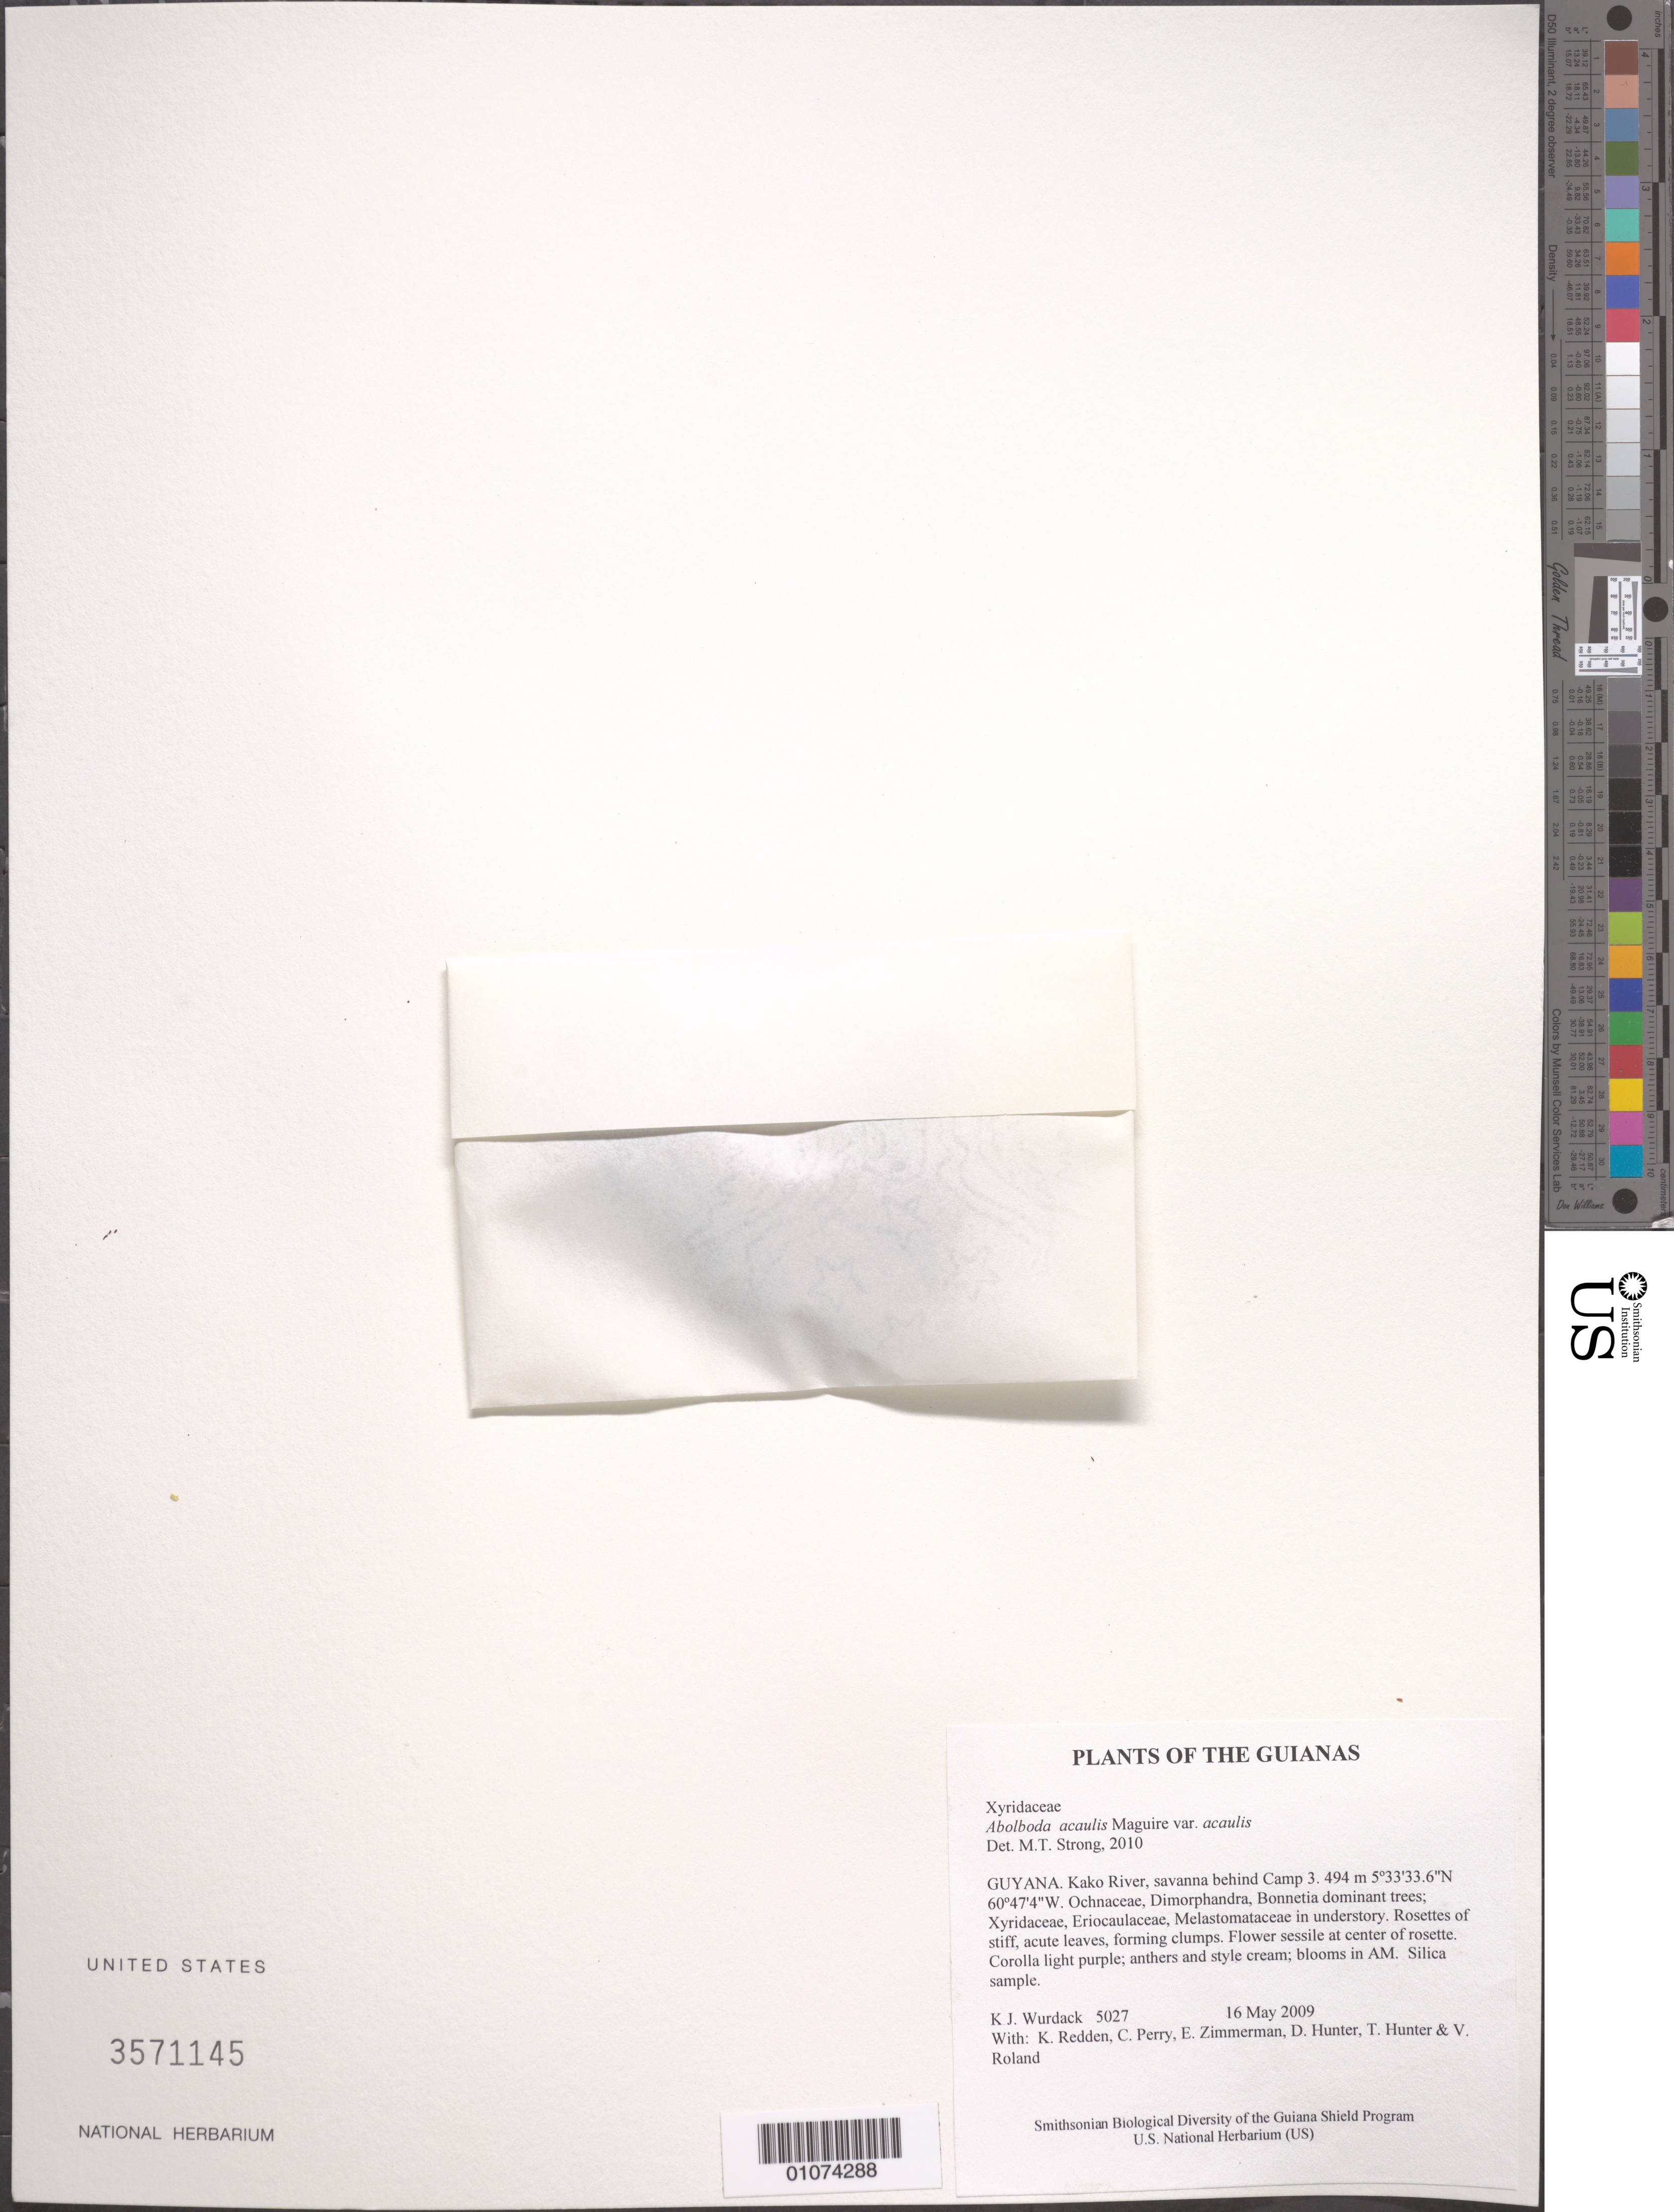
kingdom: Plantae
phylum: Tracheophyta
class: Liliopsida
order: Poales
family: Xyridaceae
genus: Abolboda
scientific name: Abolboda acaulis var. acaulis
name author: Maguire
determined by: Strong, M. T., (US), Smithsonian Institution - National Museum of Natural History (UNITED STATES)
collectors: K. Wurdack, K. M. Redden, C. Perry, E. Zimmerman, D. Hunter, T. Hunter & V. Roland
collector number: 5027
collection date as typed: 16 May 2009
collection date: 2009-05-16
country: Guyana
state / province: Cuyuni-Mazaruni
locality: Kako River, savanna behind Camp 5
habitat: Ochnaceae, Dimorphandra, Bonnetia dominant trees; Xyridaceae, Eriocaulaceae, Melastomataceae in understory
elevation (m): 494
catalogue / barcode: US 3571145